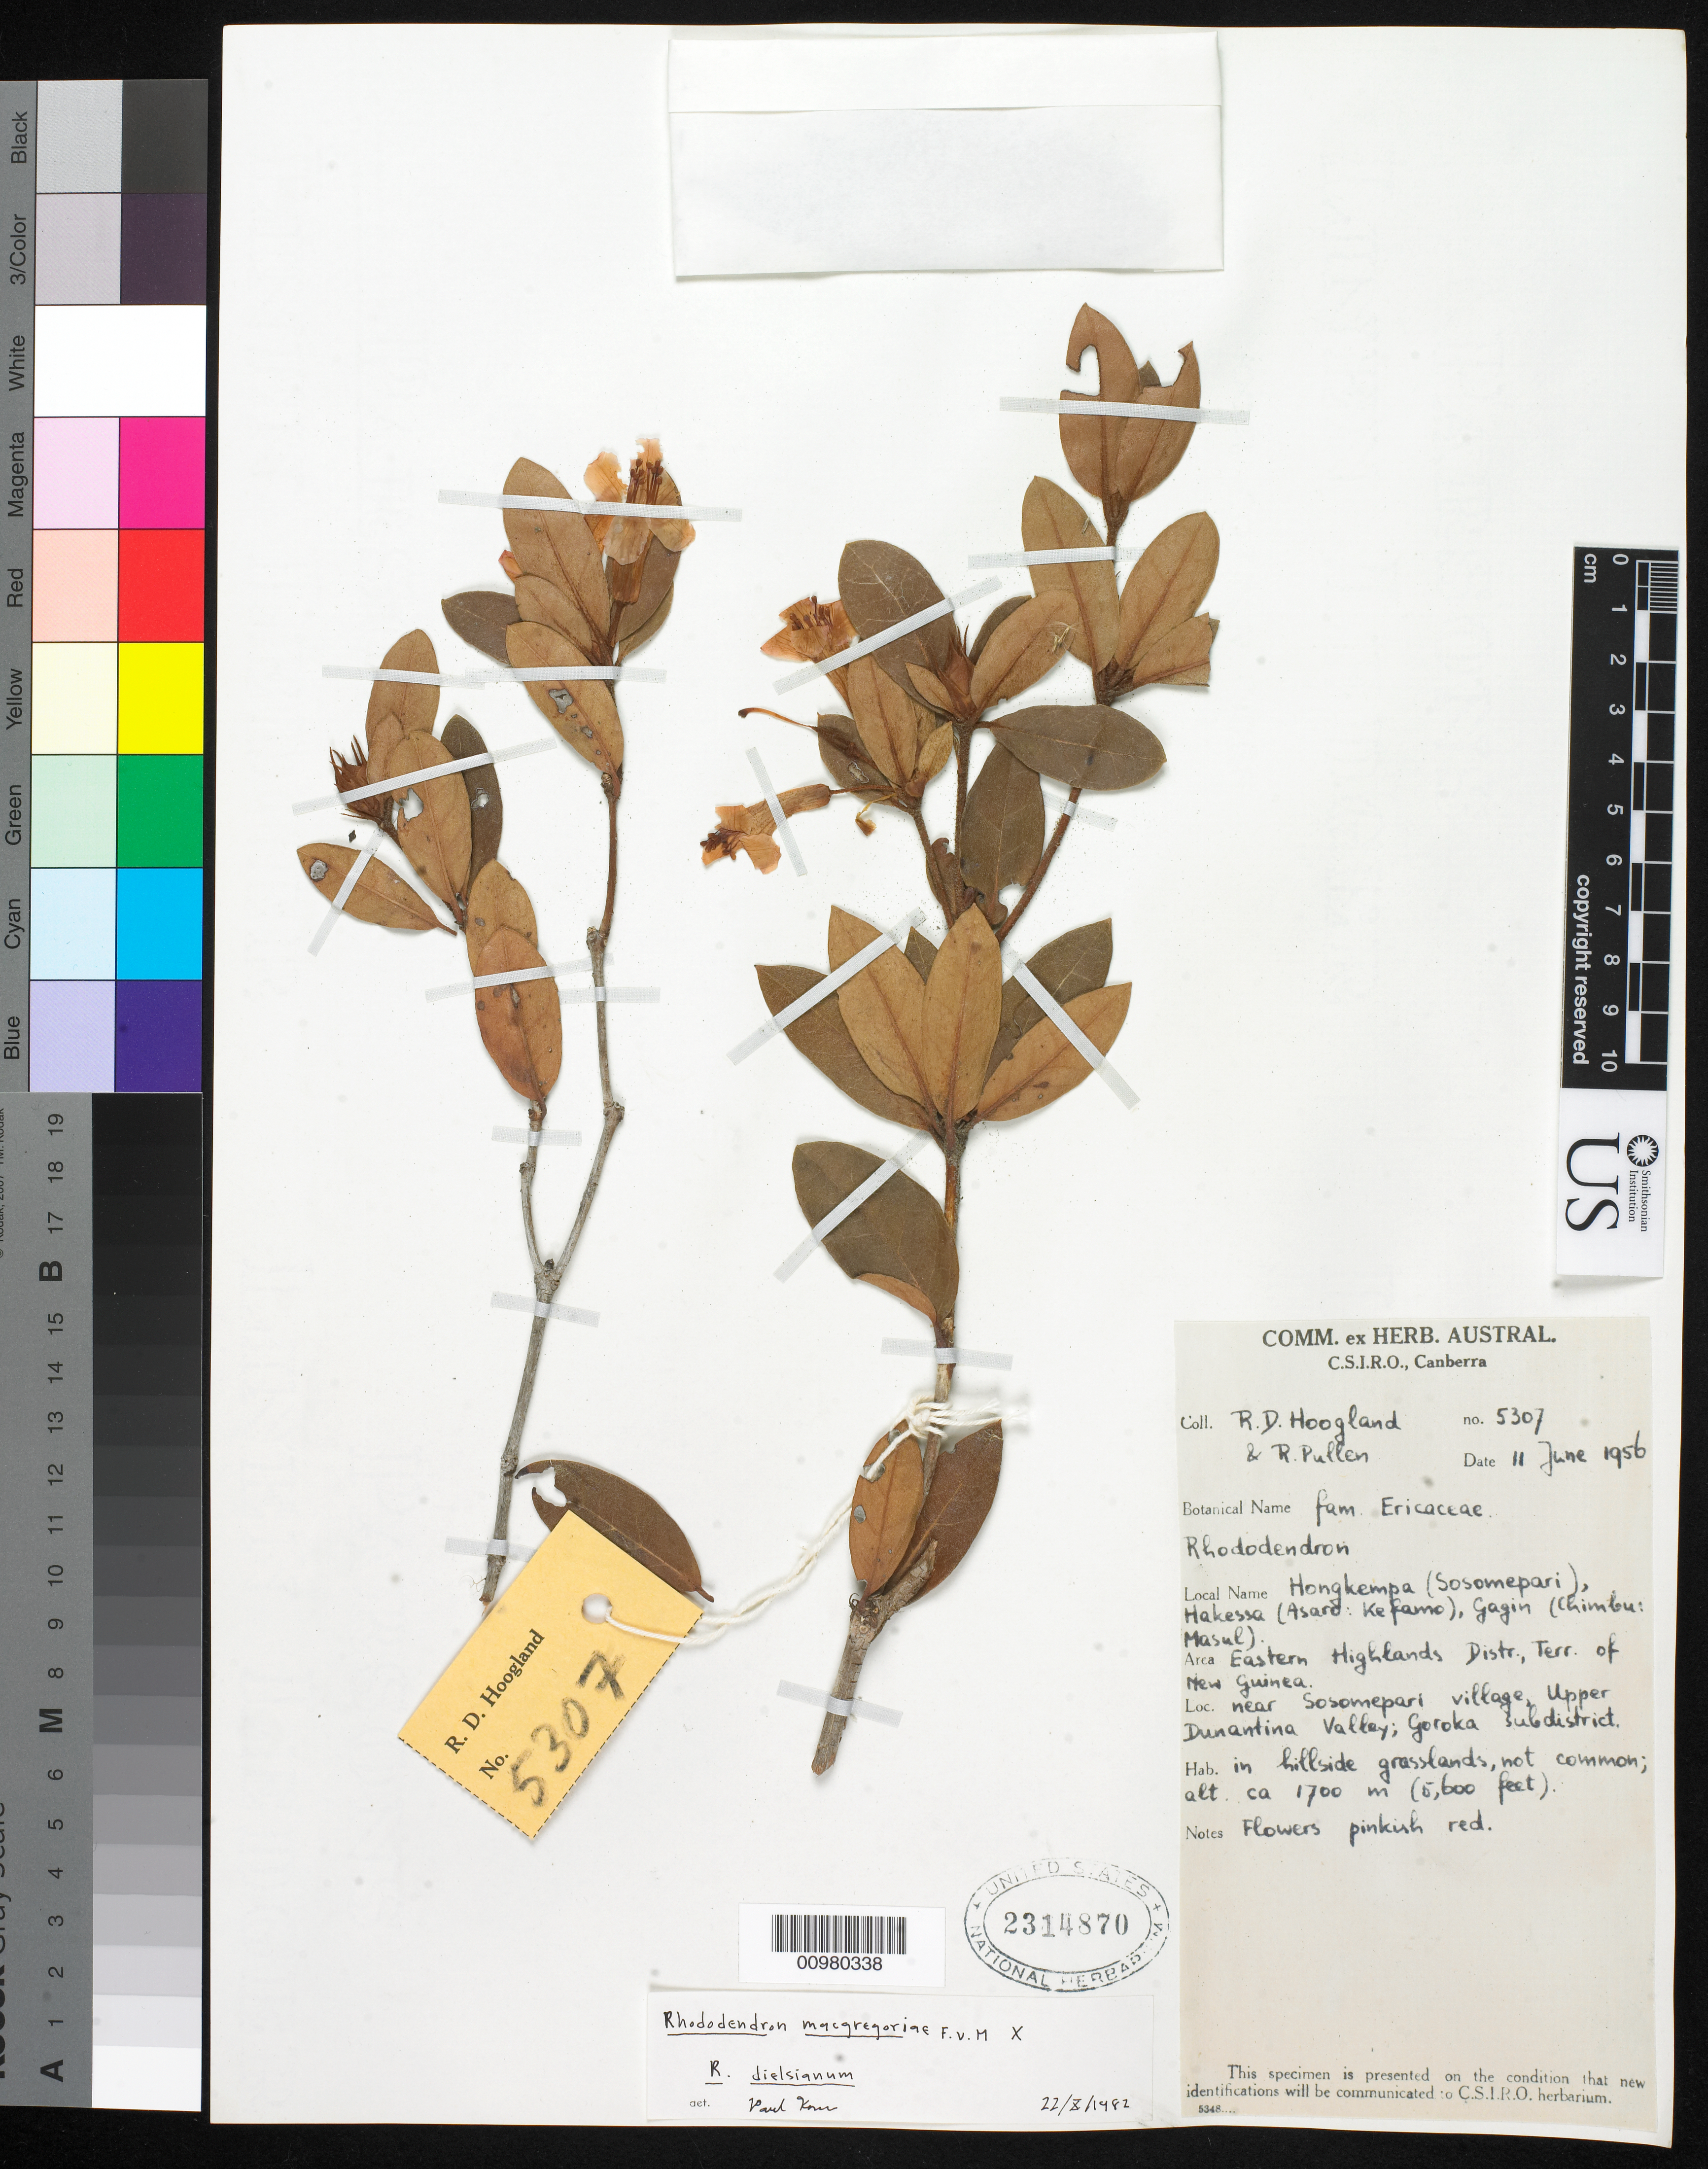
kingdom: Plantae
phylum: Tracheophyta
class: Magnoliopsida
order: Ericales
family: Ericaceae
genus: Rhododendron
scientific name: Rhododendron macgregoriae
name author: F. Muell.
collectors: R. D. Hoogland & R. Pullen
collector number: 5307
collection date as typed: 11 Jun 1956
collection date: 1956-06-11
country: Papua New Guinea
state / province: Eastern Highlands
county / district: Goroka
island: New Guinea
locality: Near Sosomepari village, Upper Dunatina Valley. In hillside grasslands.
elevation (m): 1700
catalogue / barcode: US 2314870